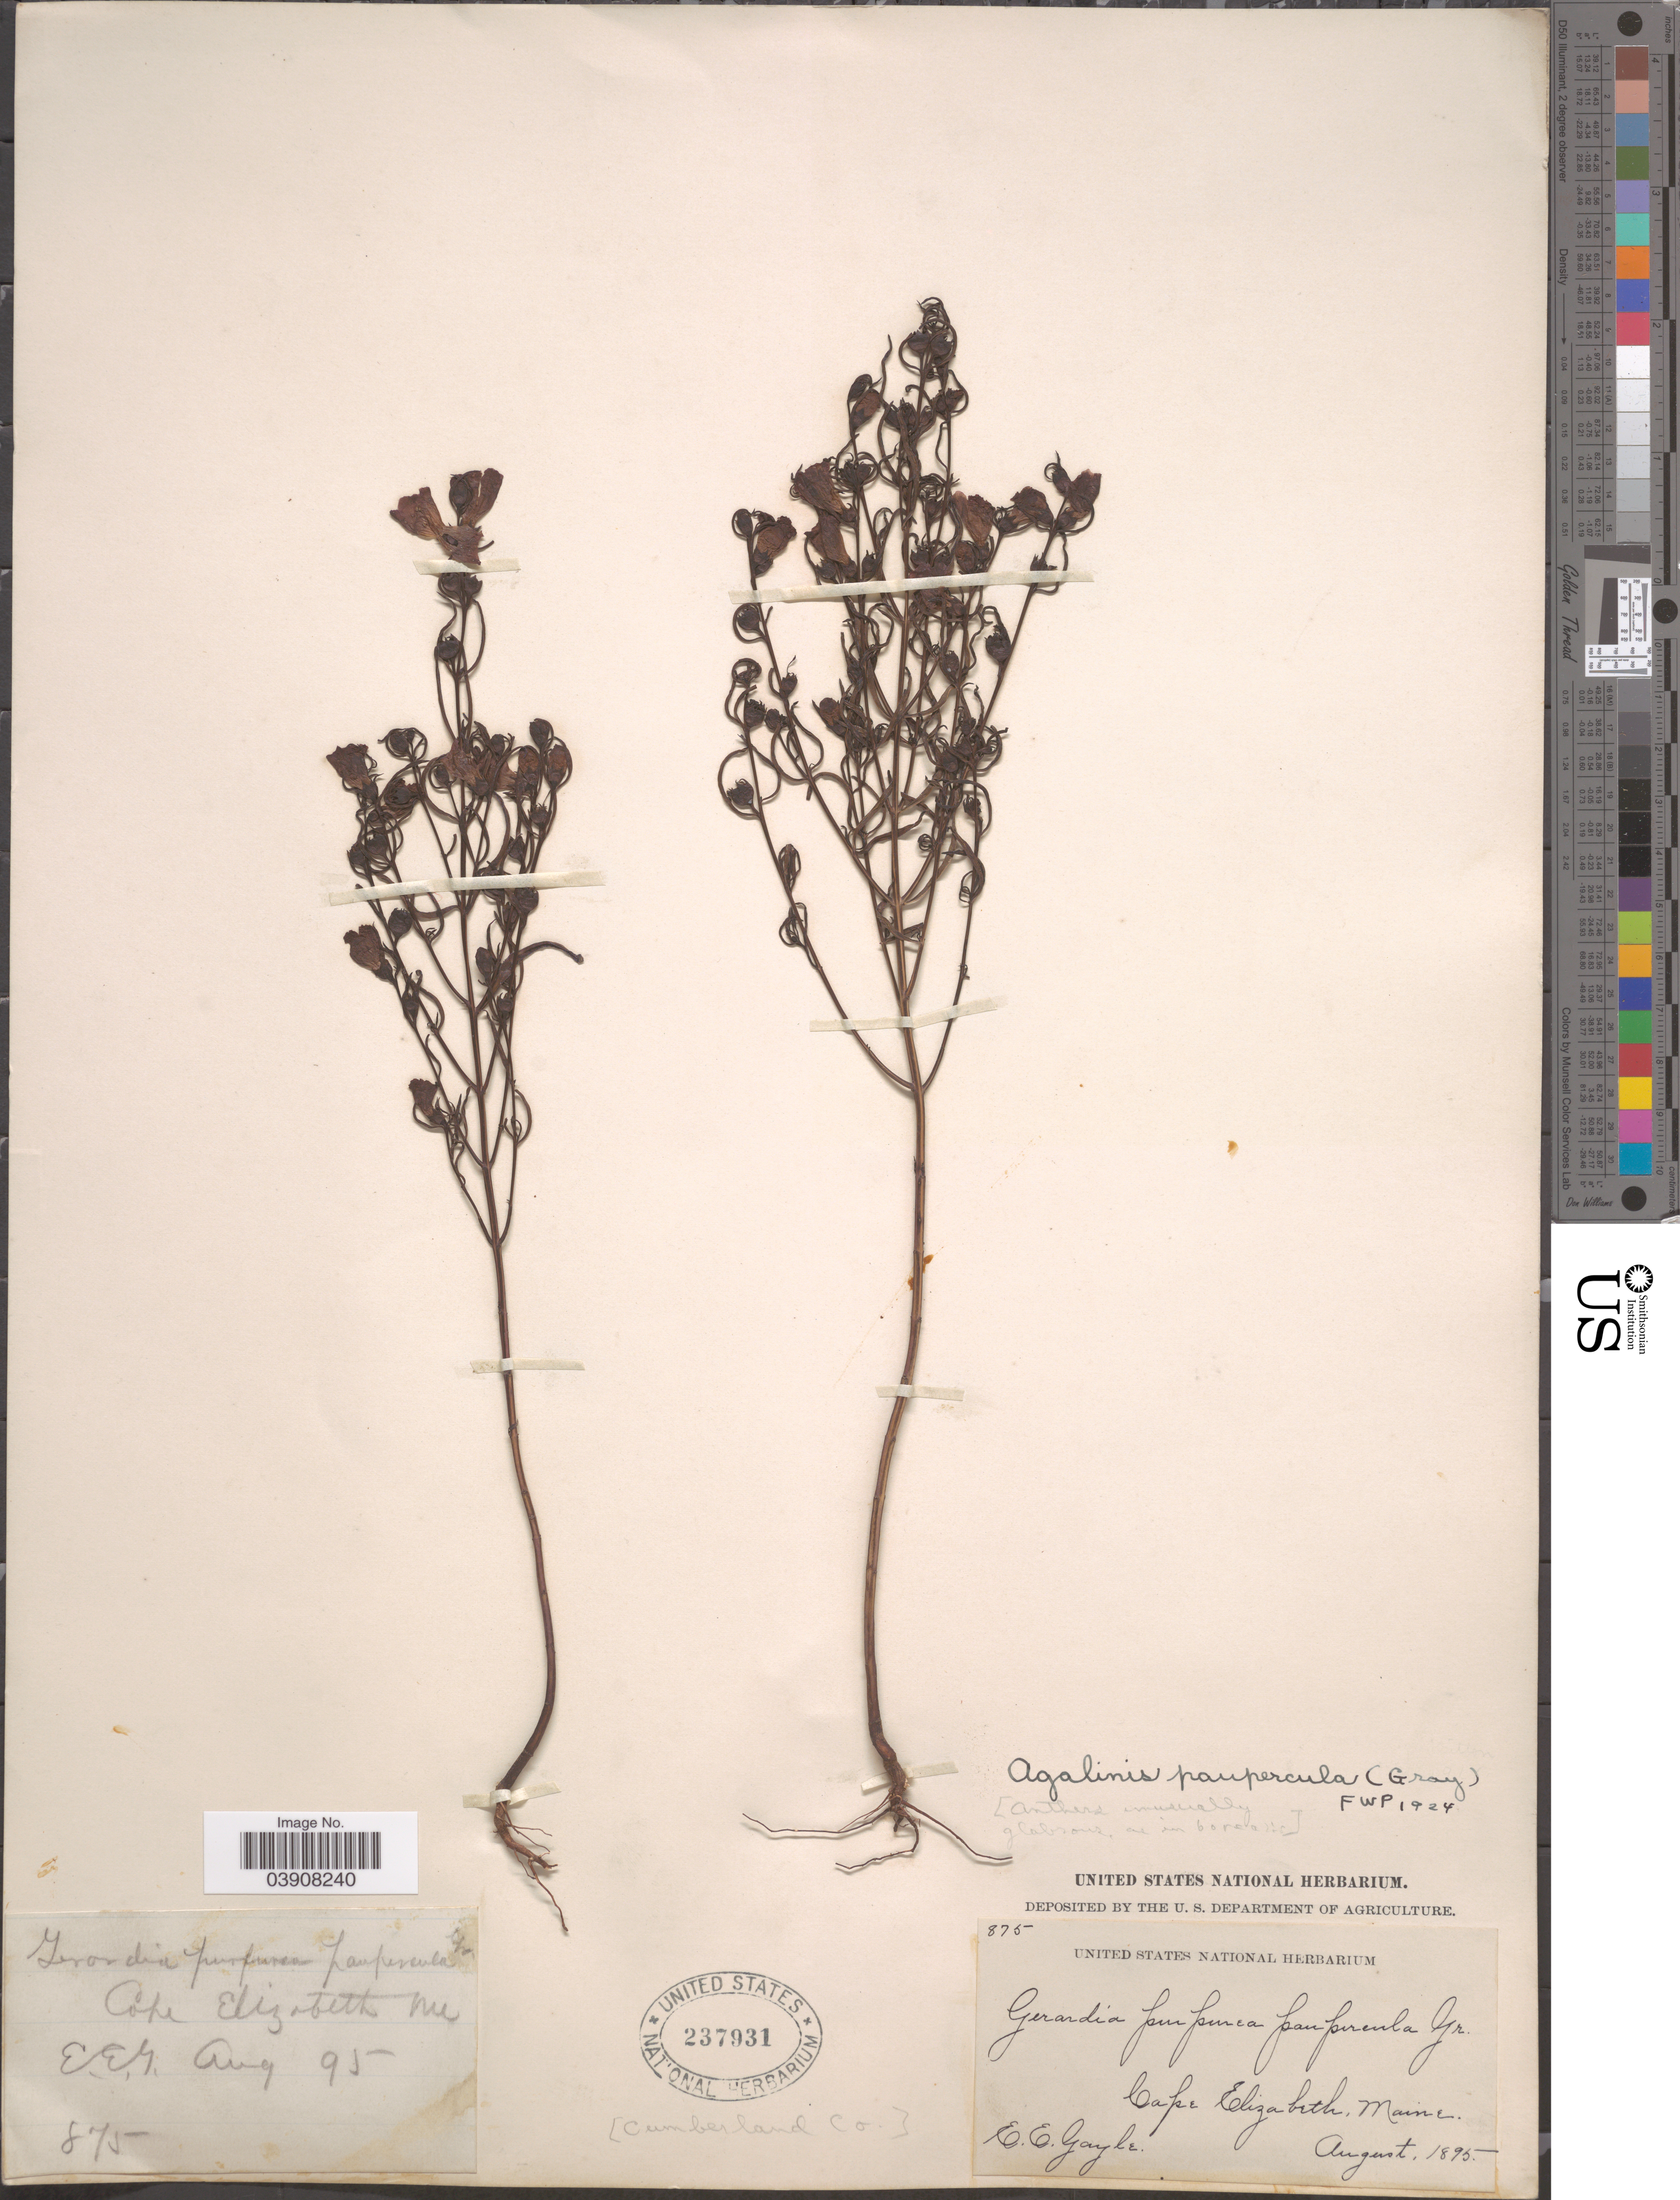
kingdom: Plantae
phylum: Tracheophyta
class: Magnoliopsida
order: Lamiales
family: Orobanchaceae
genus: Agalinis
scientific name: Agalinis paupercula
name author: (A. Gray) Britton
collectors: E. Gayle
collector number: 875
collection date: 1895-08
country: United States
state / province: Maine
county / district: Cumberland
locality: Cape Elizabeth.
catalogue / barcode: US 237931